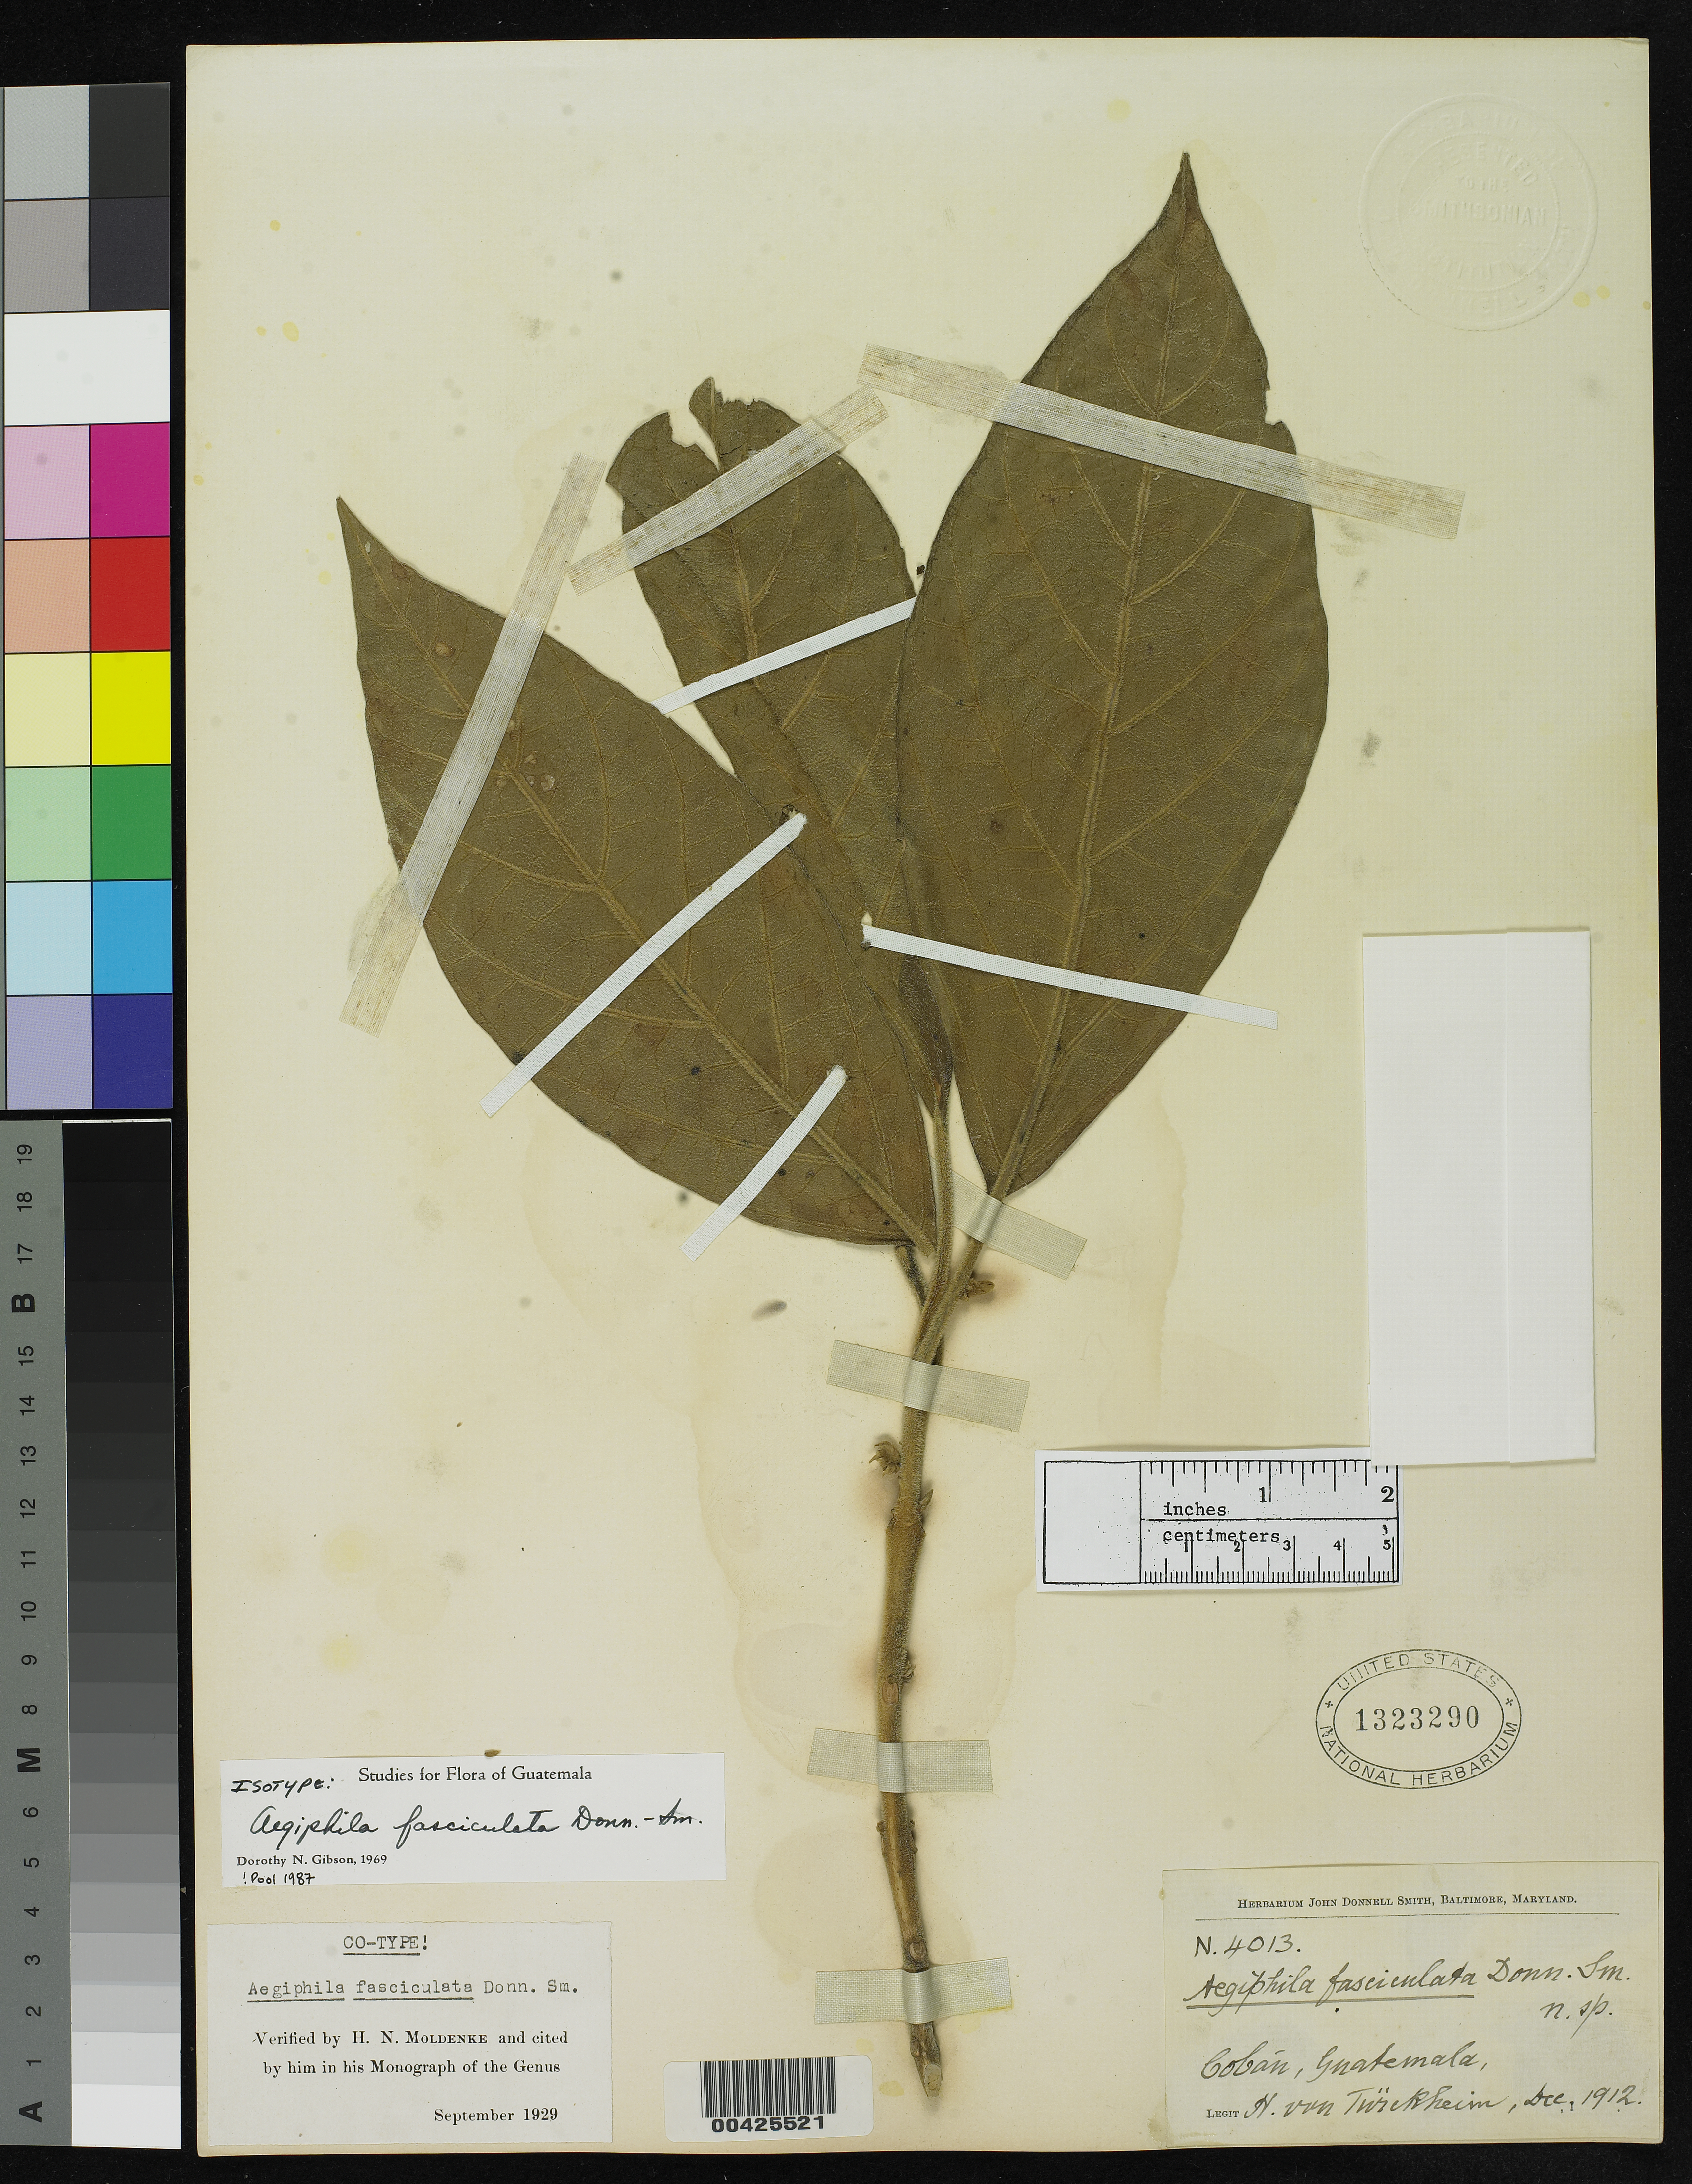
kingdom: Plantae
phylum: Tracheophyta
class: Magnoliopsida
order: Lamiales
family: Lamiaceae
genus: Aegiphila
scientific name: Aegiphila fasciculata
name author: Donn. Sm.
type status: Isotype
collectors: H. von Türckheim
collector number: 4013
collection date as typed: Dec 1912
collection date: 1912-12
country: Guatemala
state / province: Alta Verapaz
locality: Cobán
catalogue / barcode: US 1323290